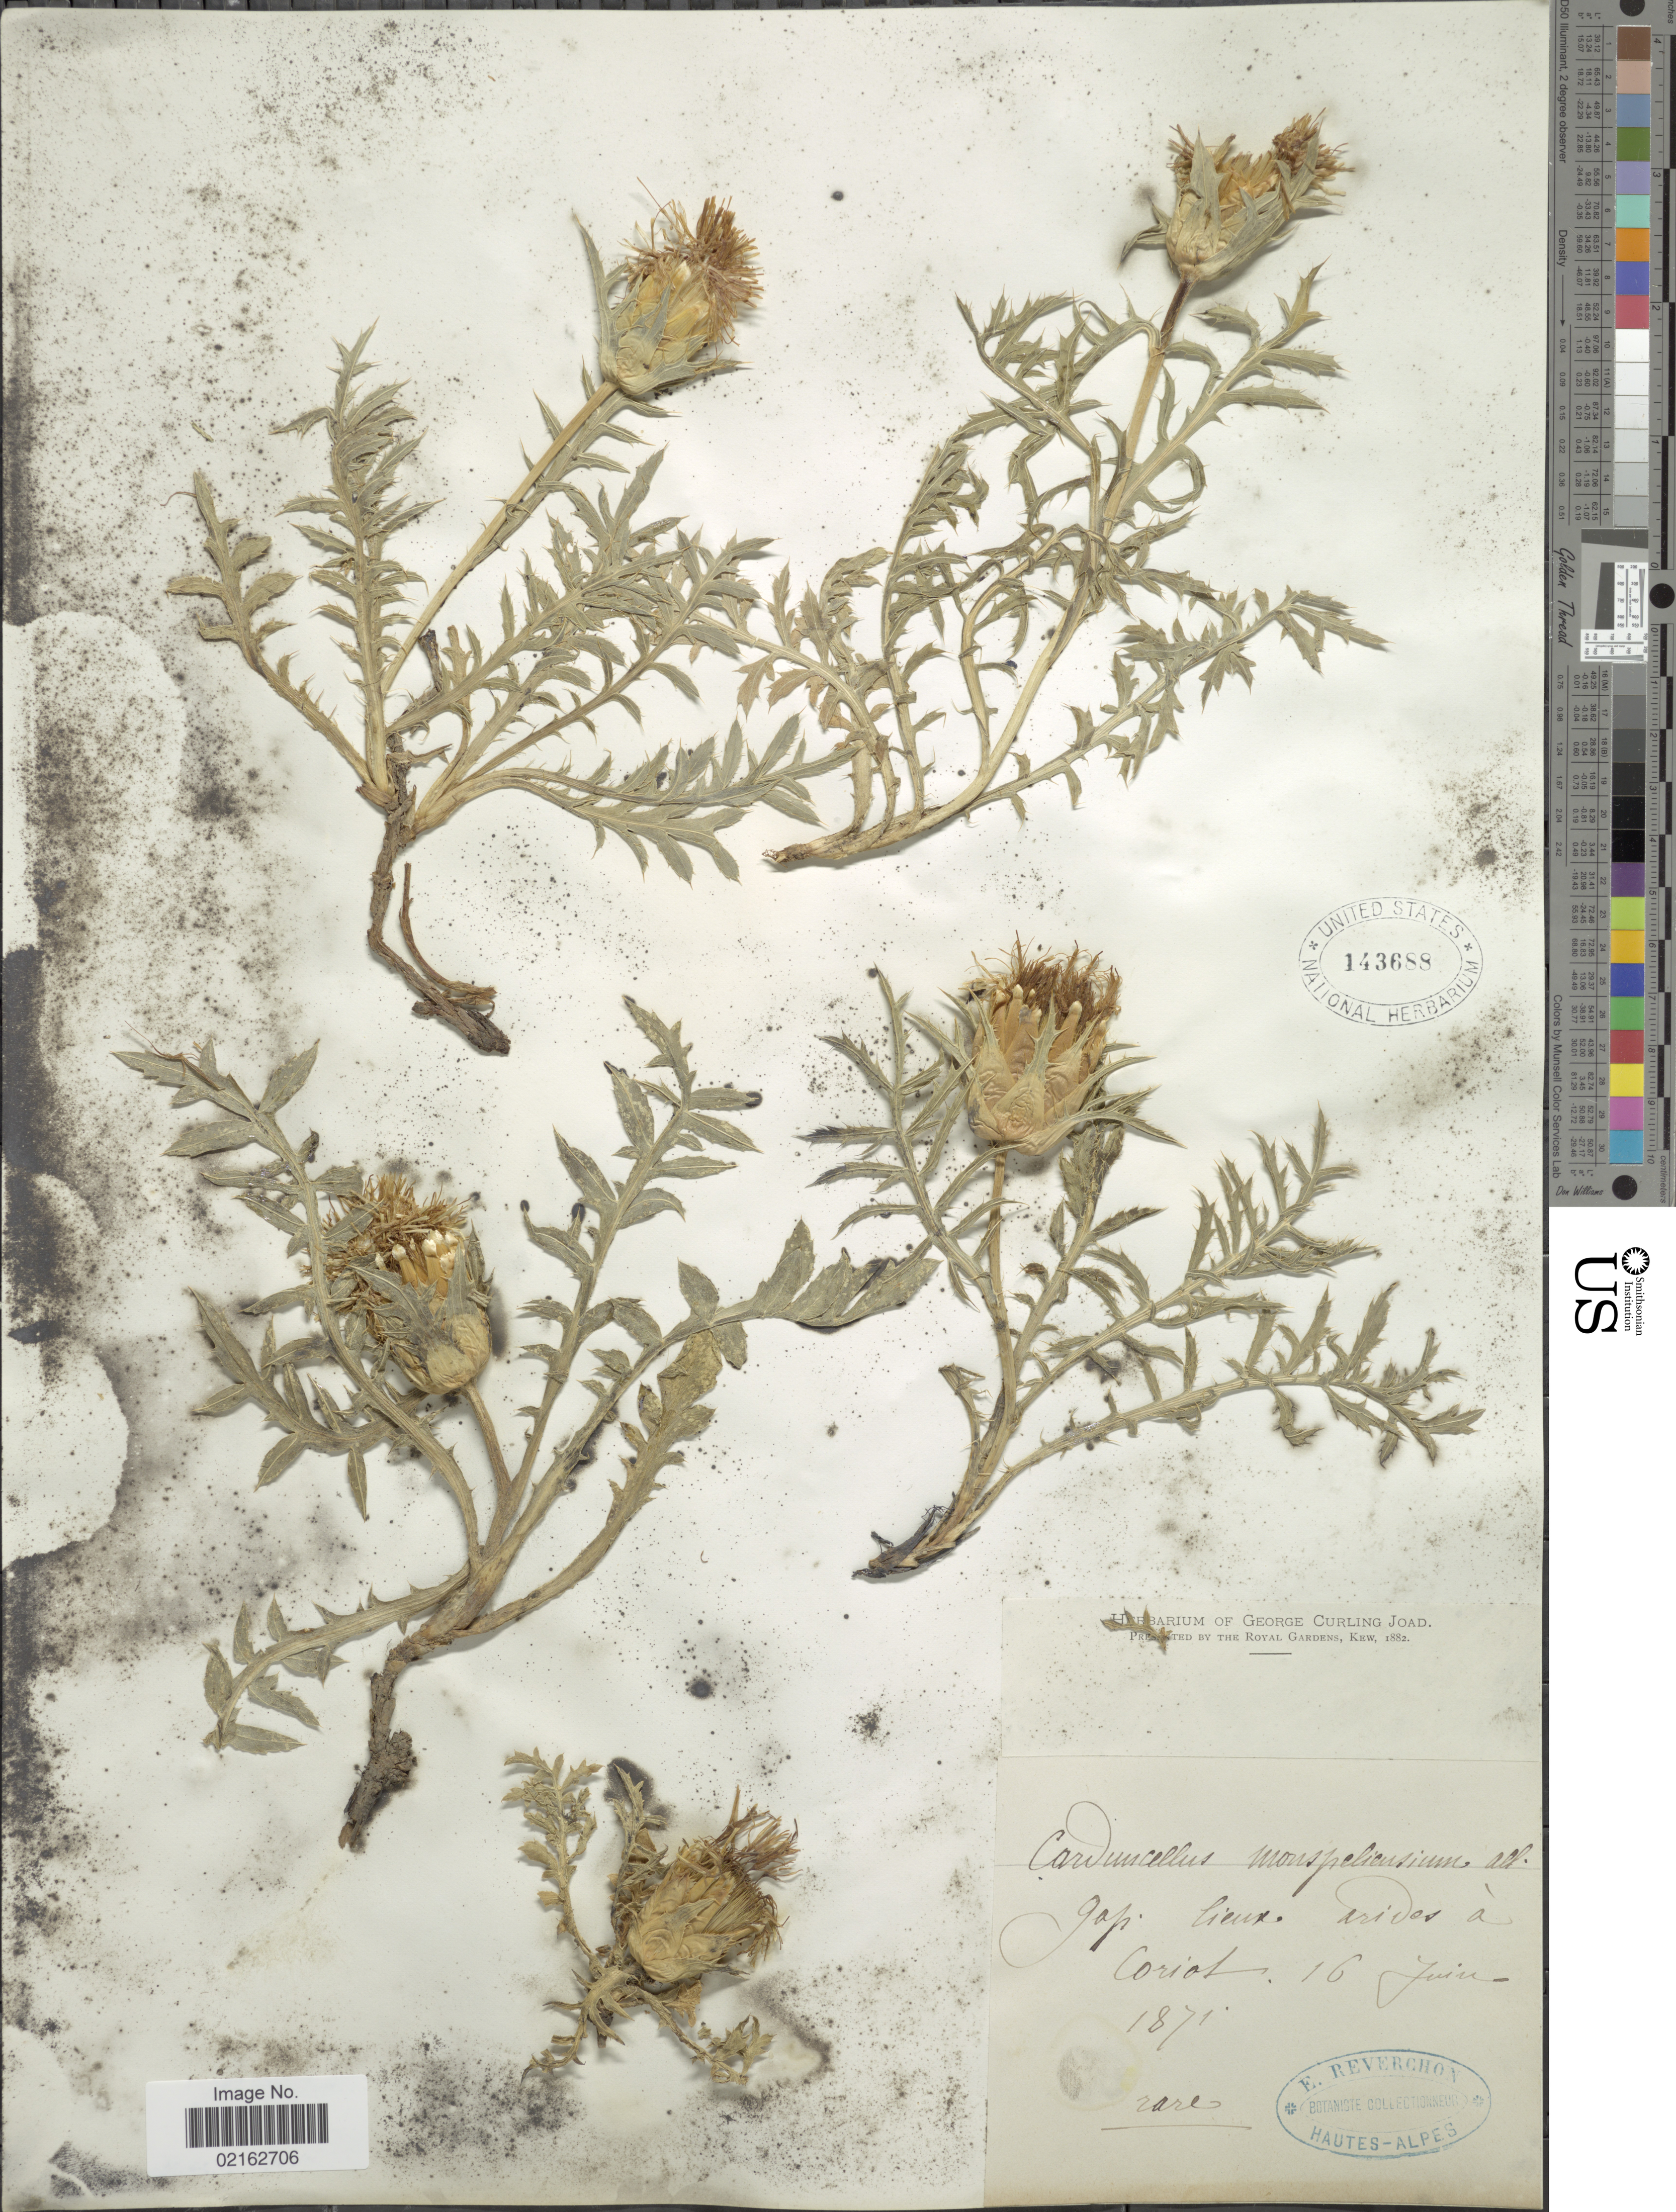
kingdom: Plantae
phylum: Tracheophyta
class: Magnoliopsida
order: Asterales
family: Asteraceae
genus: Carduncellus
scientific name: Carduncellus monspeliensis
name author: All.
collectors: E. Reverchon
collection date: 1871-06-16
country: France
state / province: Provence-Alpes-Côte d'Azur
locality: Coriol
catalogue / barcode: US 143688